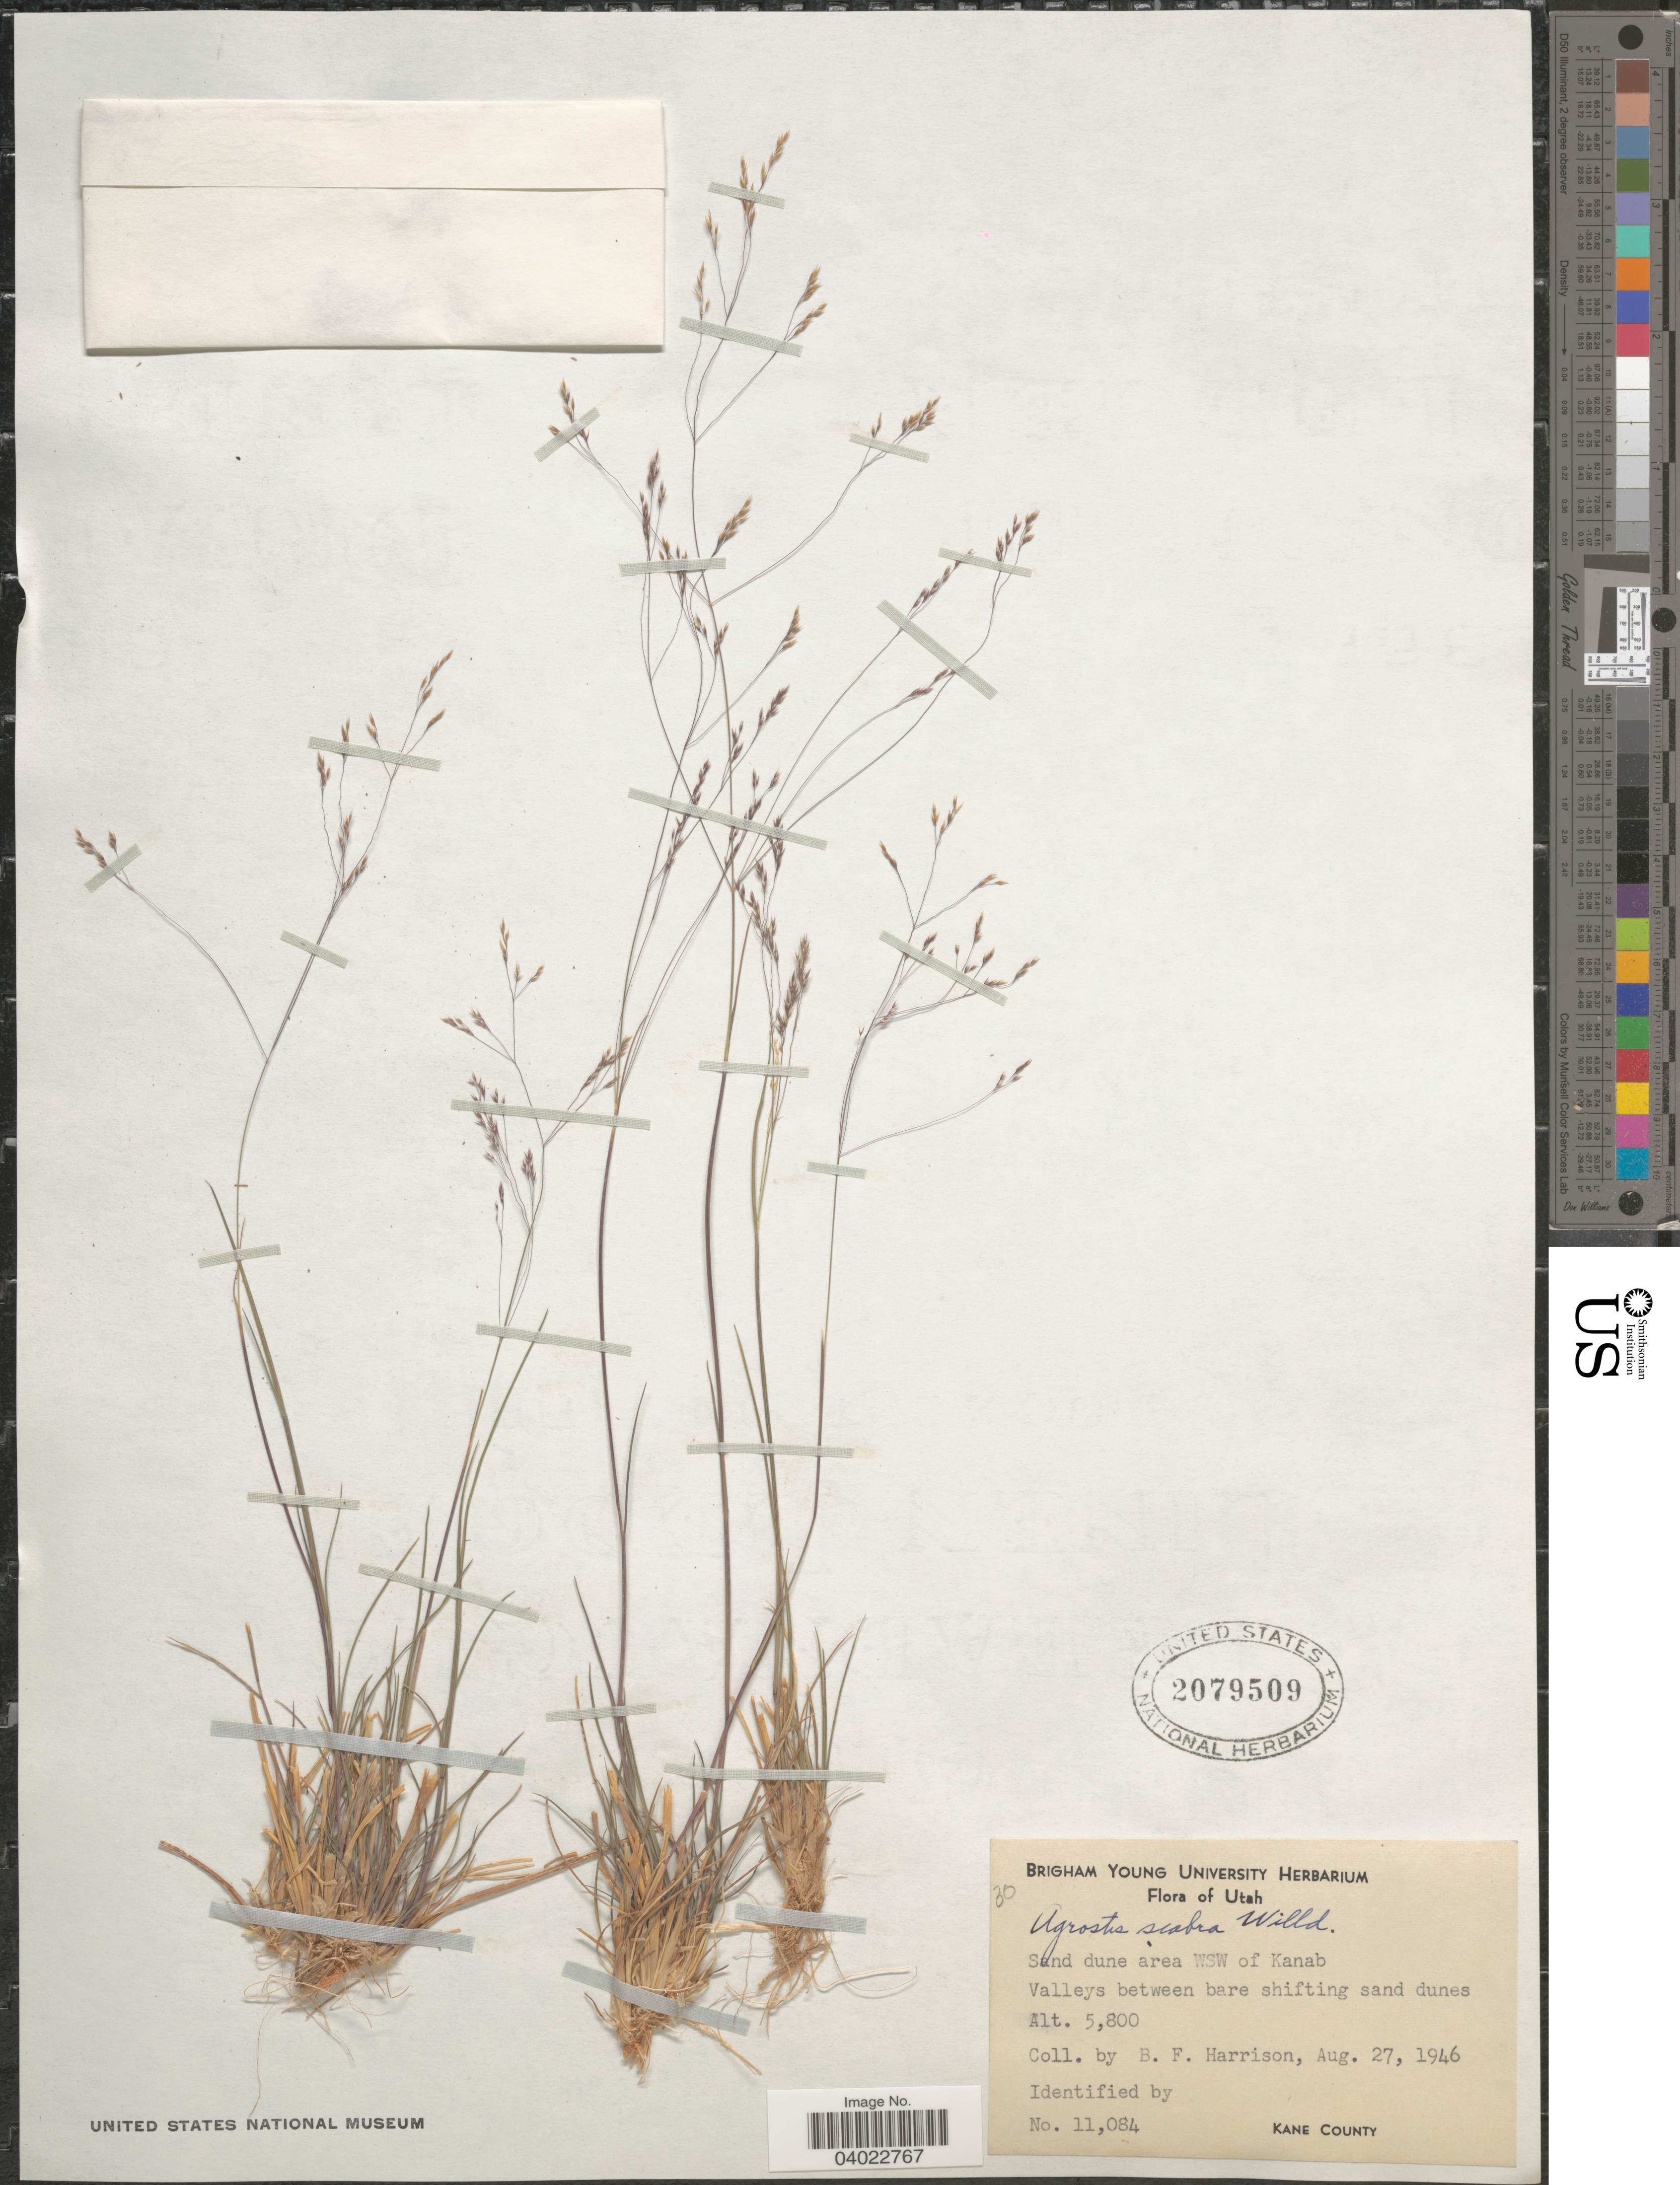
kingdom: Plantae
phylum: Tracheophyta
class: Liliopsida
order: Poales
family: Poaceae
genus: Agrostis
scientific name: Agrostis scabra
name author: Willd.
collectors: B. F. Harrison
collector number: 11084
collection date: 1946-08-27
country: United States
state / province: Utah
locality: Area WSW of Kanab. Kane County.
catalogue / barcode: US 2079509